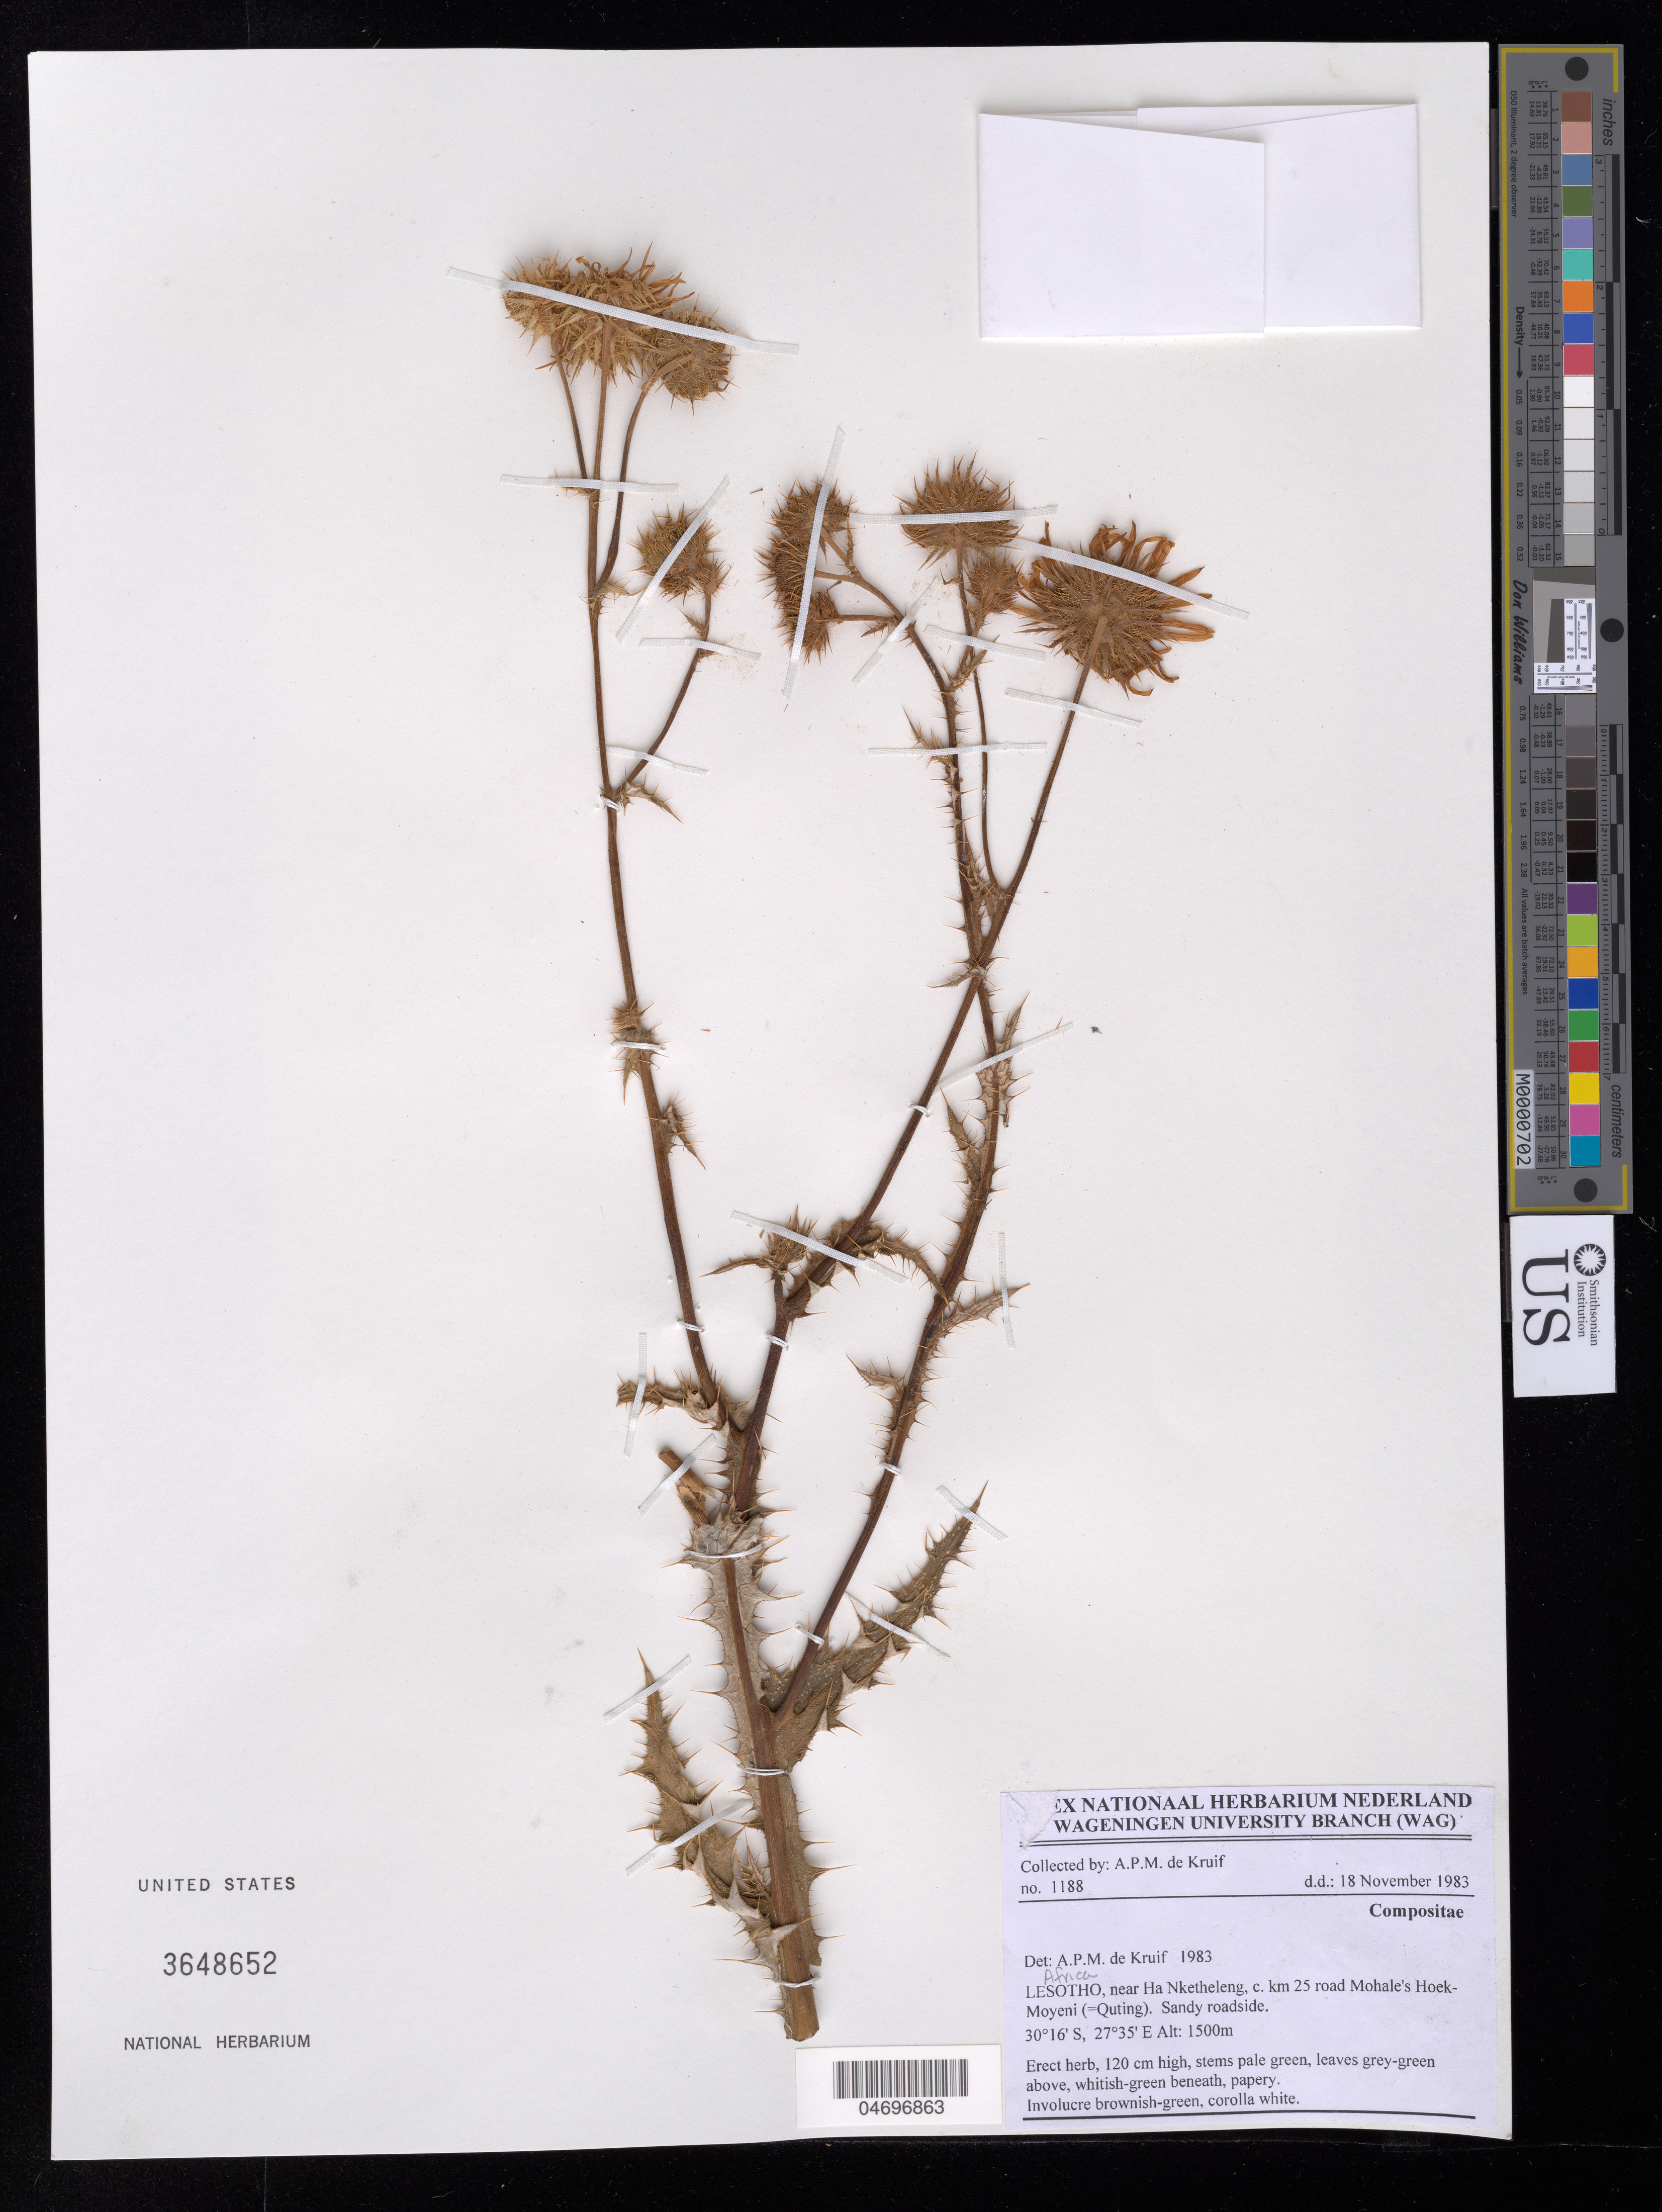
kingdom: Plantae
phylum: Tracheophyta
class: Magnoliopsida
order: Asterales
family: Asteraceae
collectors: A. P. de Kruif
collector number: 1188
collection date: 1983-11-18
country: Lesotho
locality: near Ha Nketheleng, c. km 25 road Mohale's Hoek-Moyeni (= Quting)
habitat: Sandy roadside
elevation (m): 1500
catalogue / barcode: US 3648652